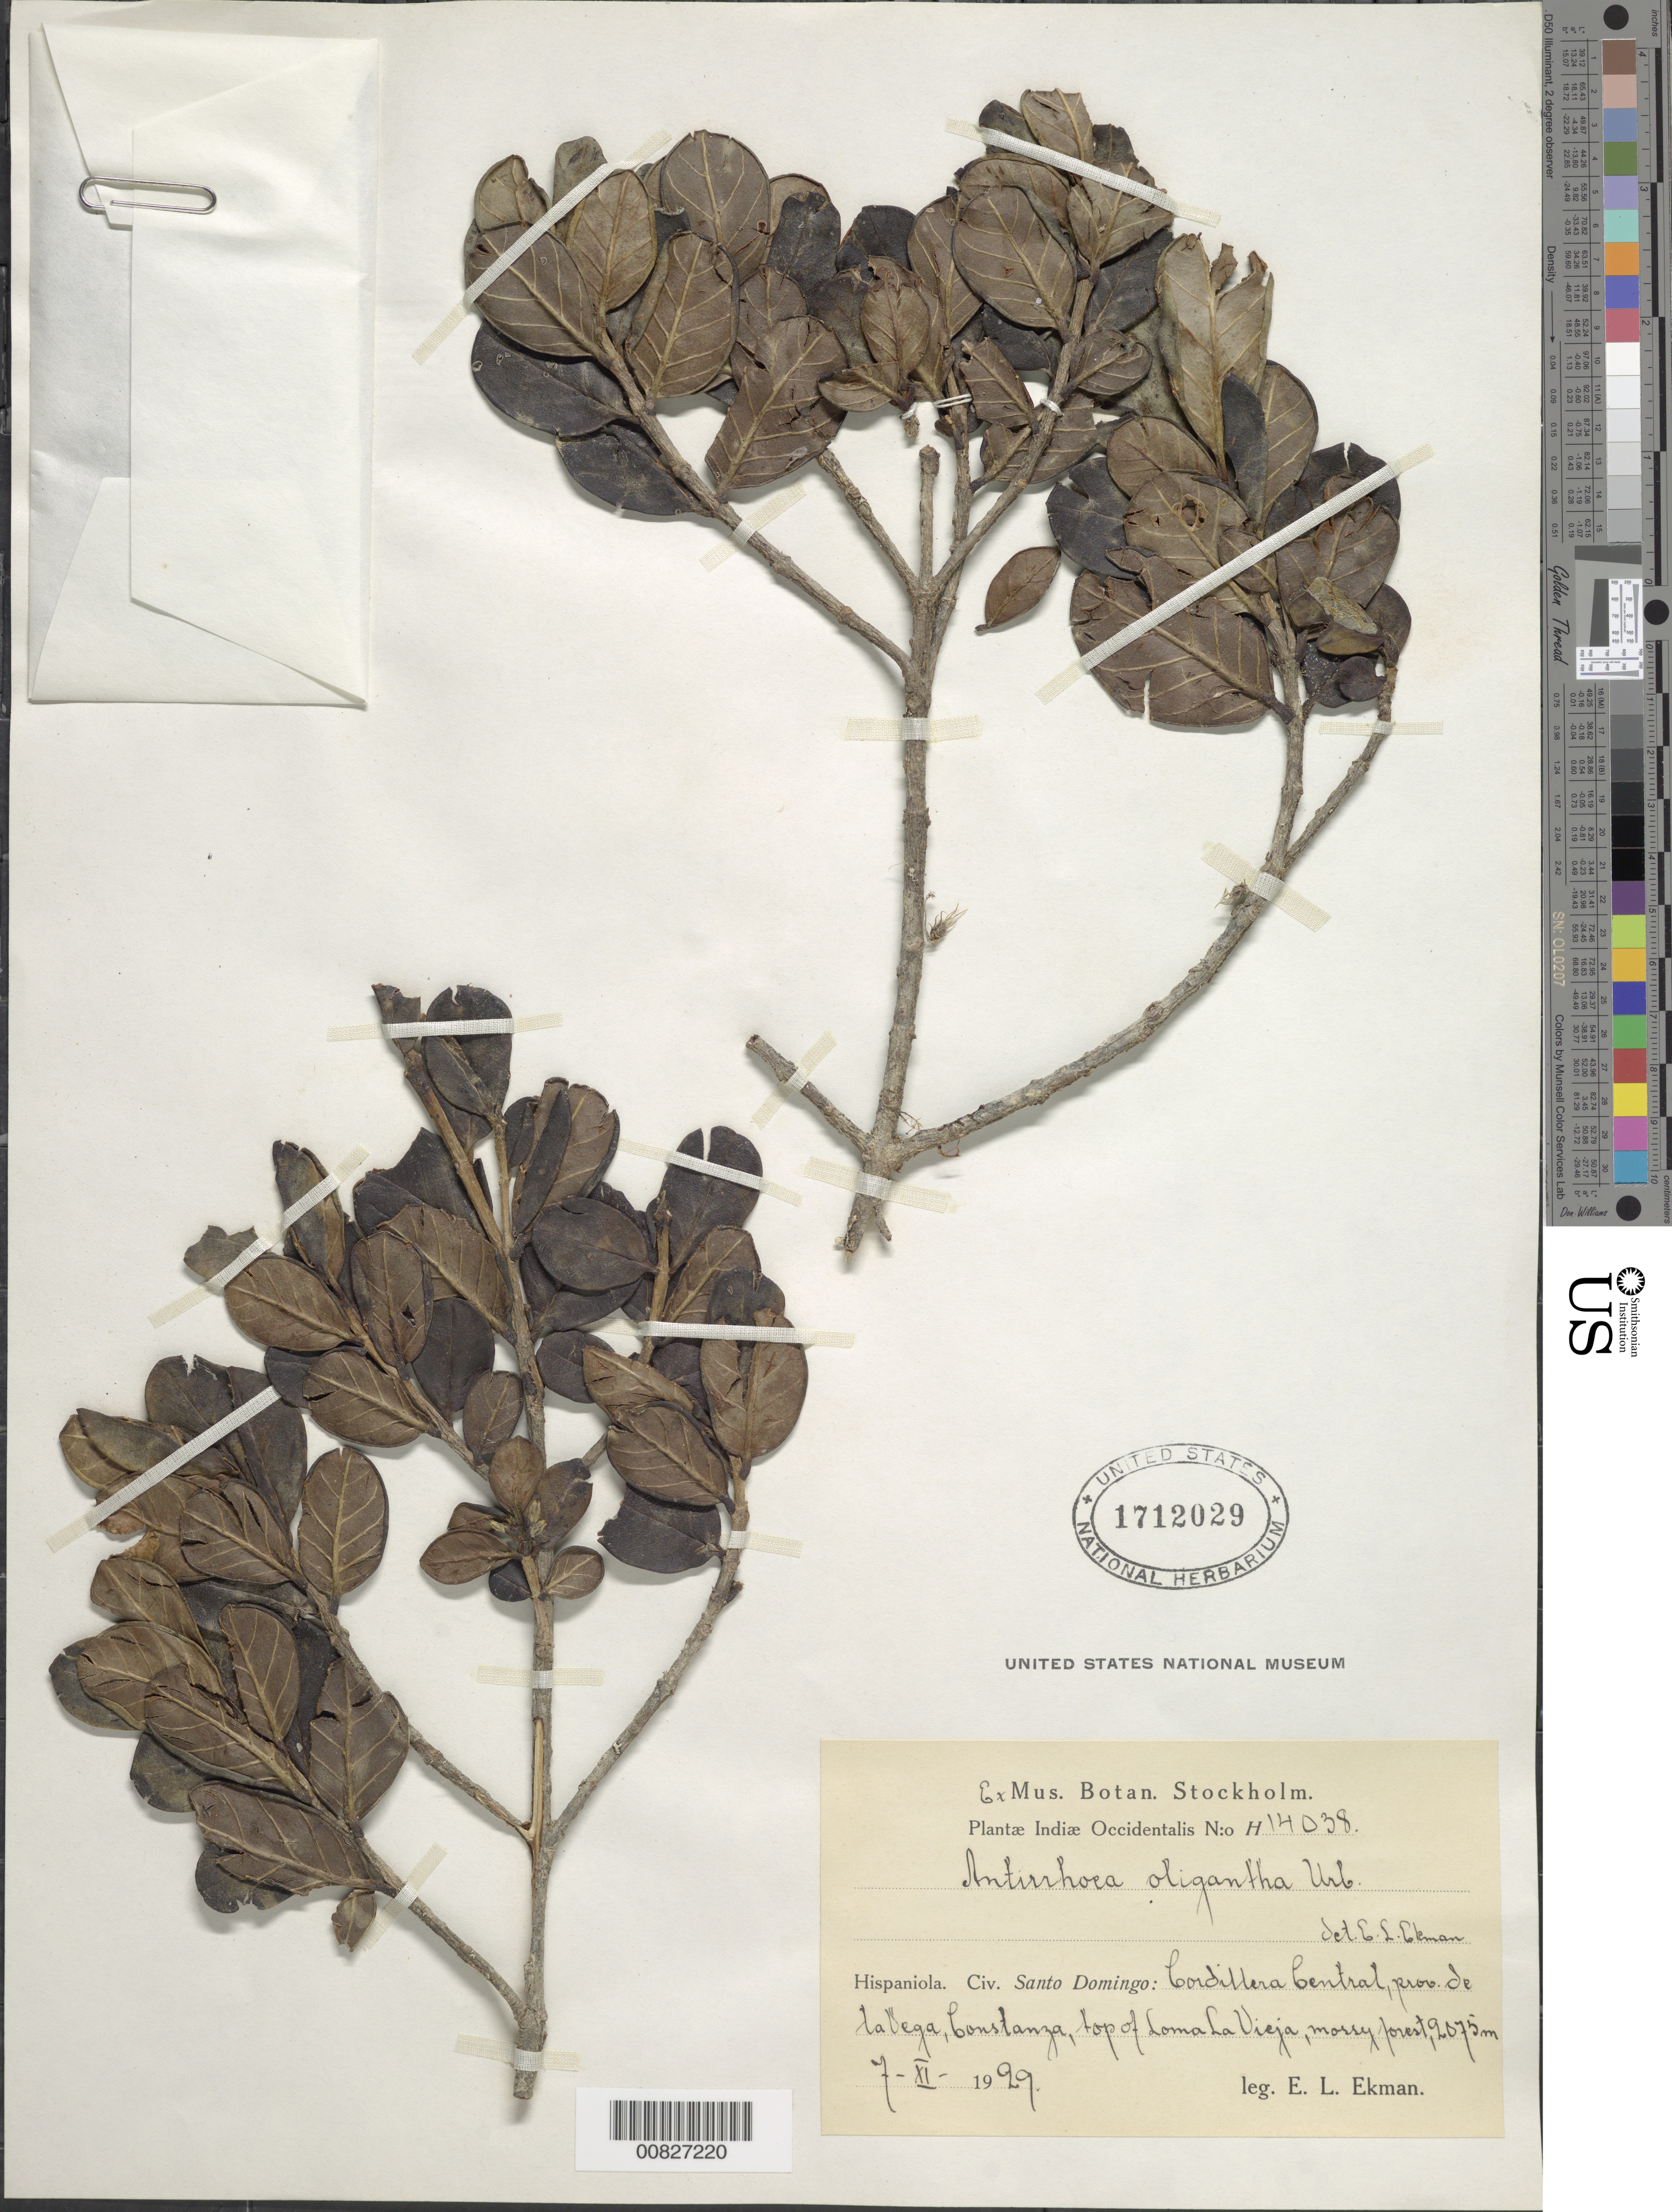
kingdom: Plantae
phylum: Tracheophyta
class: Magnoliopsida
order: Gentianales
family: Rubiaceae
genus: Stenostomum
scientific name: Stenostomum oliganthum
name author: (Urb.) Borhidi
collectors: E. L. Ekman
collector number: H 14038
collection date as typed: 07 Nov 1929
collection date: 1929-11-07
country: Dominican Republic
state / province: La Vega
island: Hispaniola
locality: Cordillera Central, Constanza, top of Loma La vieja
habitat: Mossy forest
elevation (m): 2075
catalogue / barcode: US 1712029